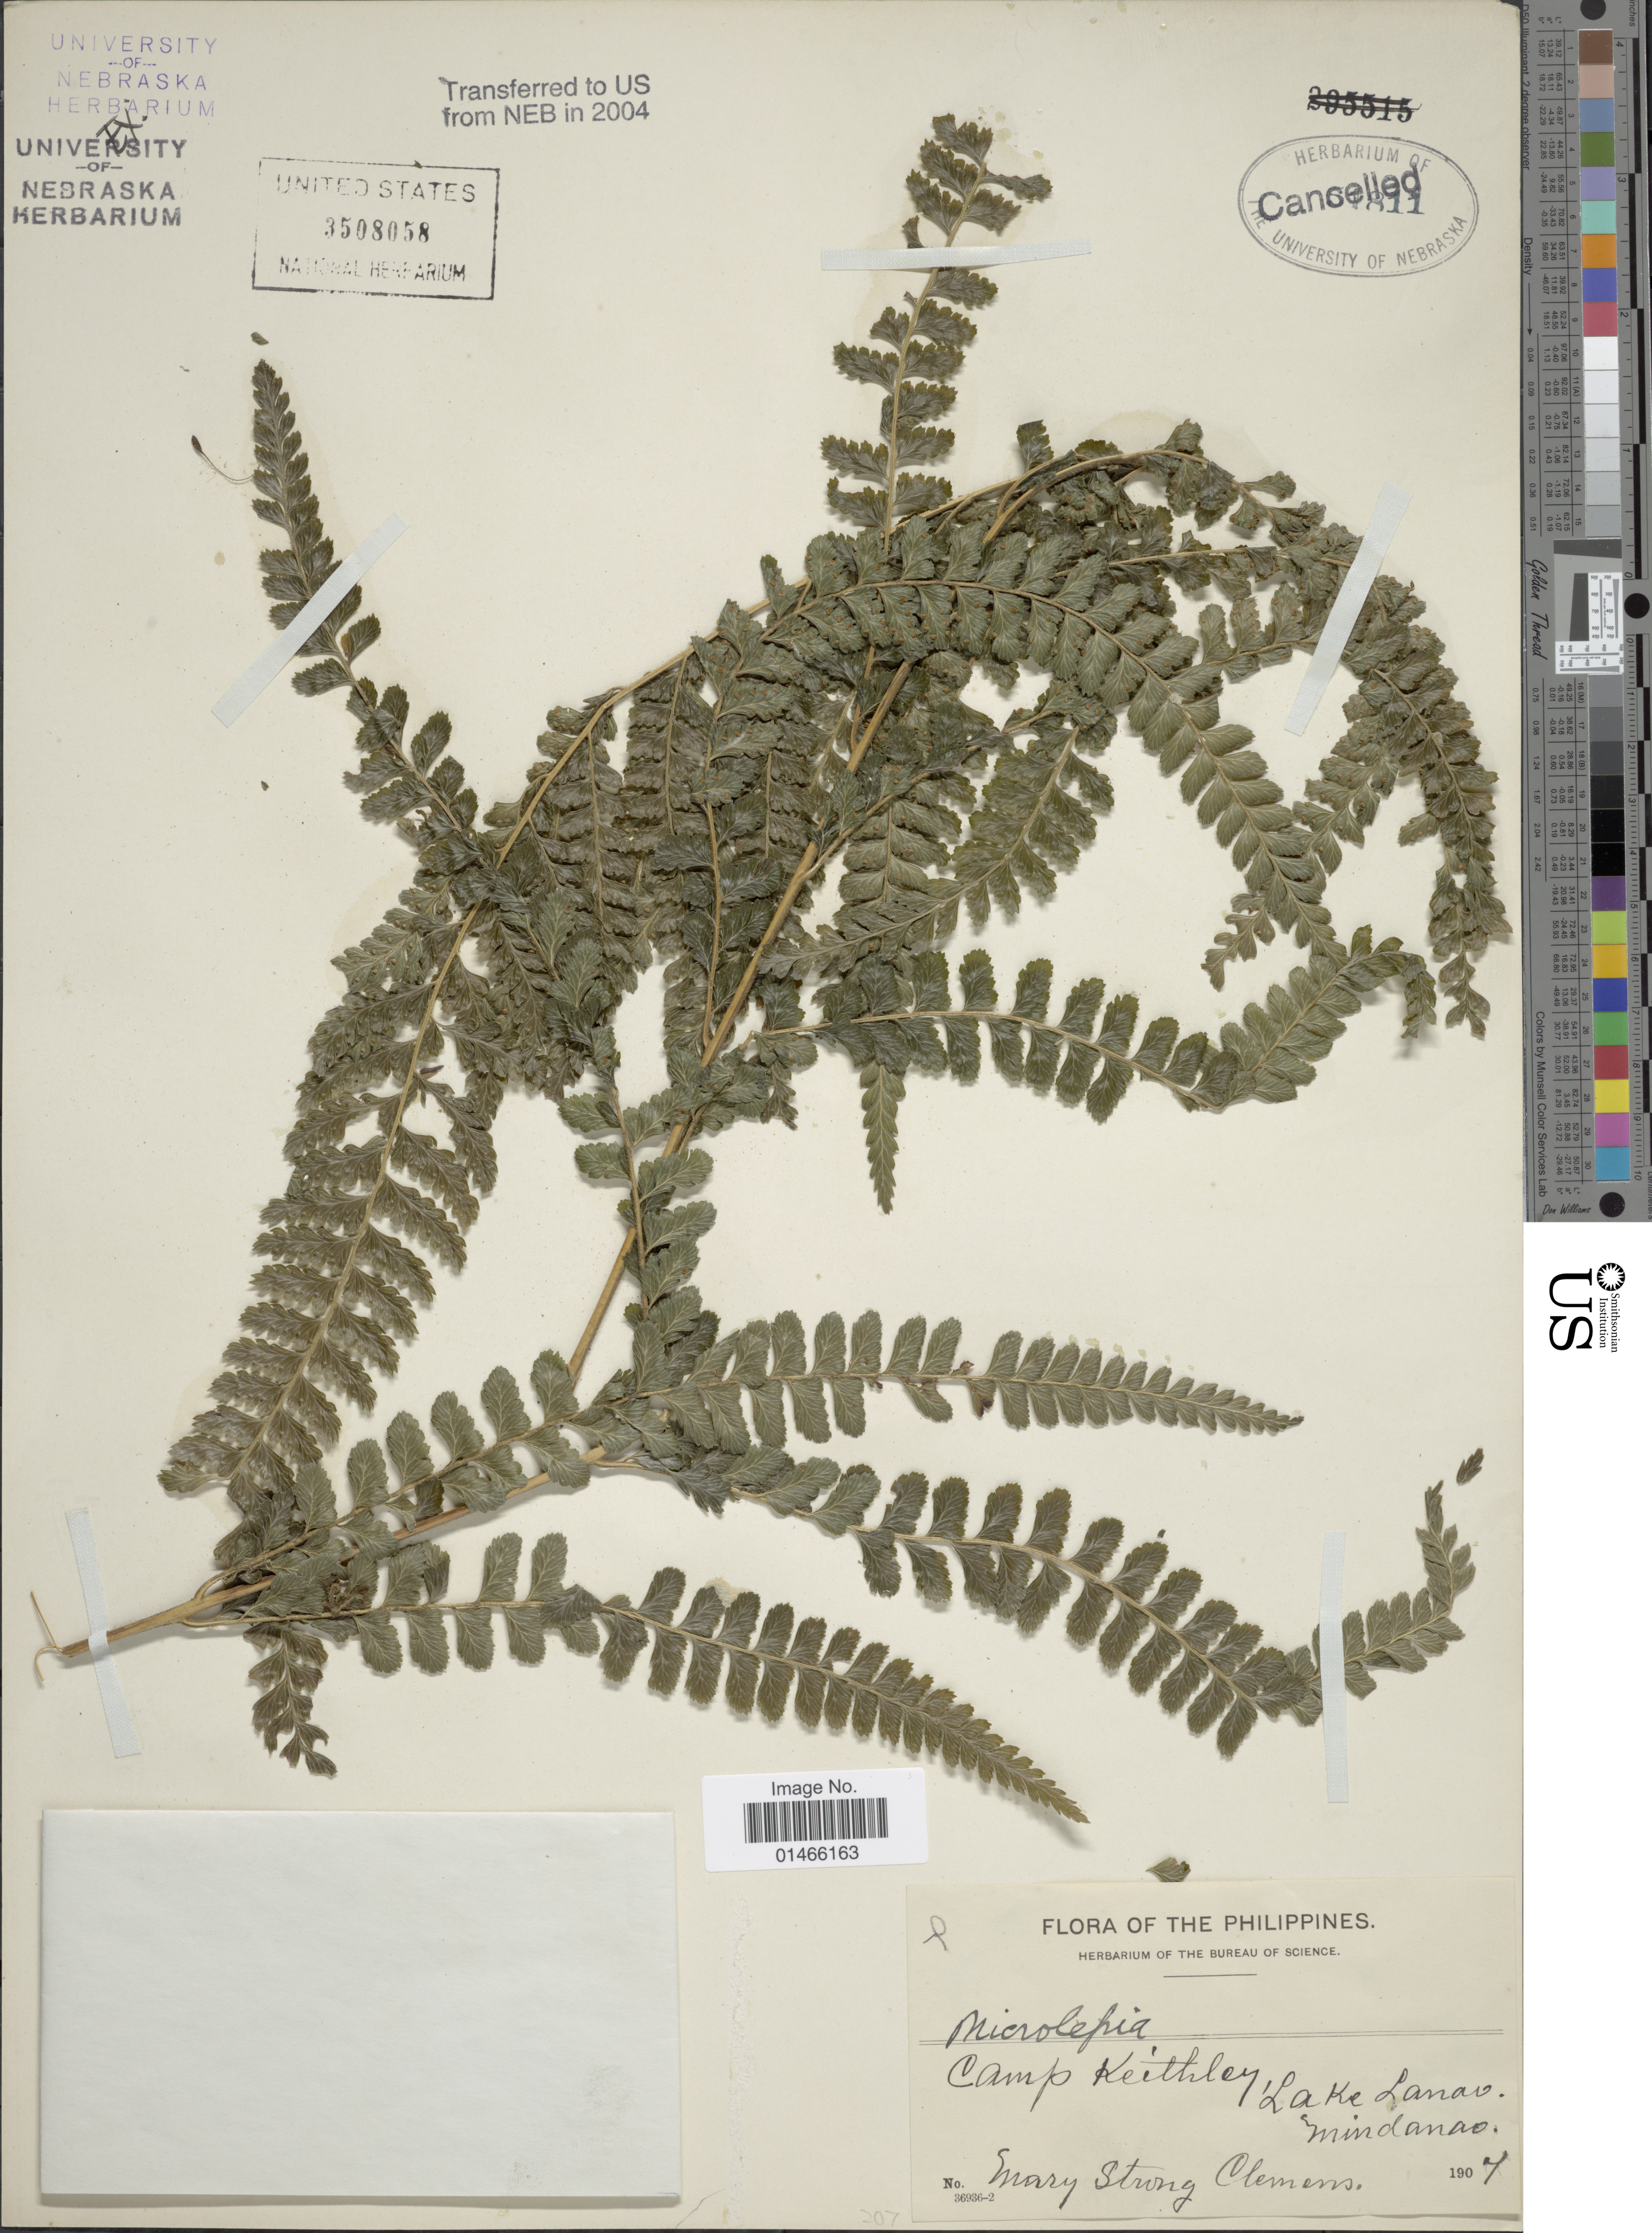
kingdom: Plantae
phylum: Tracheophyta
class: Polypodiopsida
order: Polypodiales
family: Dennstaedtiaceae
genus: Microlepia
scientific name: Microlepia sp.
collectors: M. S. Clemens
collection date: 1907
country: Philippines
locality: Camp Keithley, Lake Lanao, Mindanao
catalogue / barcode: US 3508058